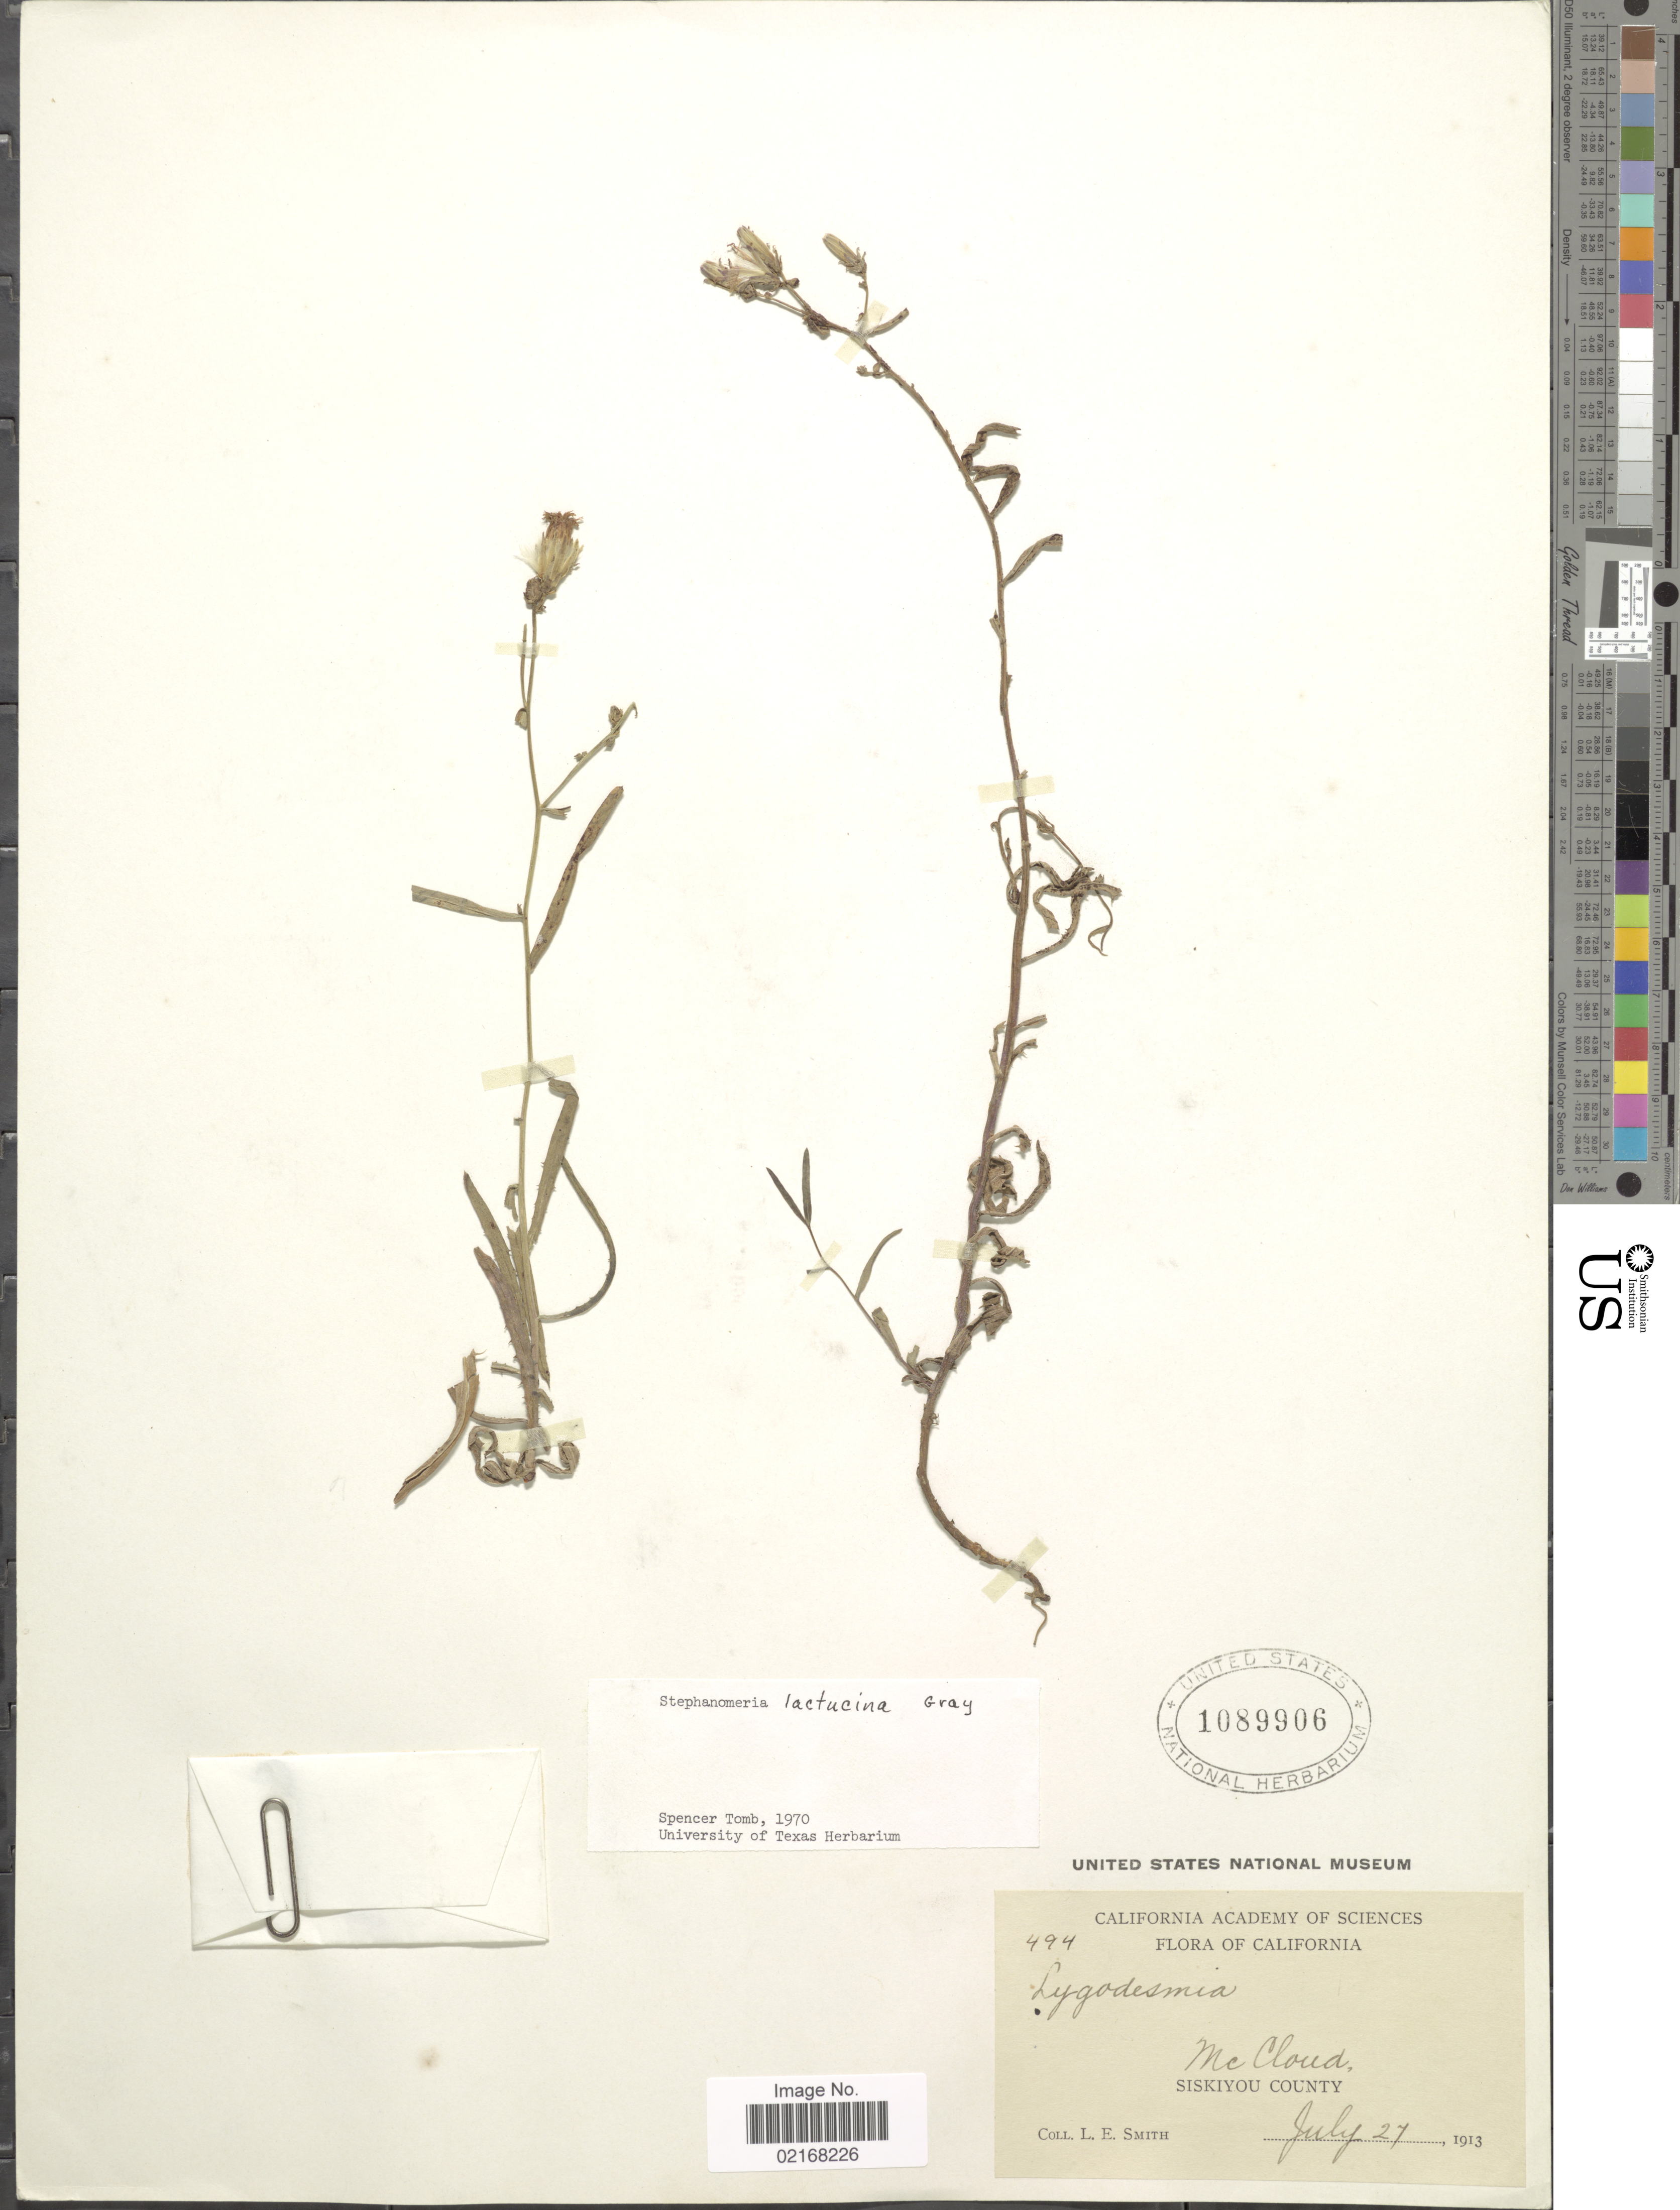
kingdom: Plantae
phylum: Tracheophyta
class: Magnoliopsida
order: Asterales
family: Asteraceae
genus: Stephanomeria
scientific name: Stephanomeria lactucina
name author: A. Gray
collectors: L. E. Smith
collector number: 494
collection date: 1913-07-27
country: United States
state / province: California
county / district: Siskiyou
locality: Mc Cloud, Siskiyou County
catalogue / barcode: US 1089906